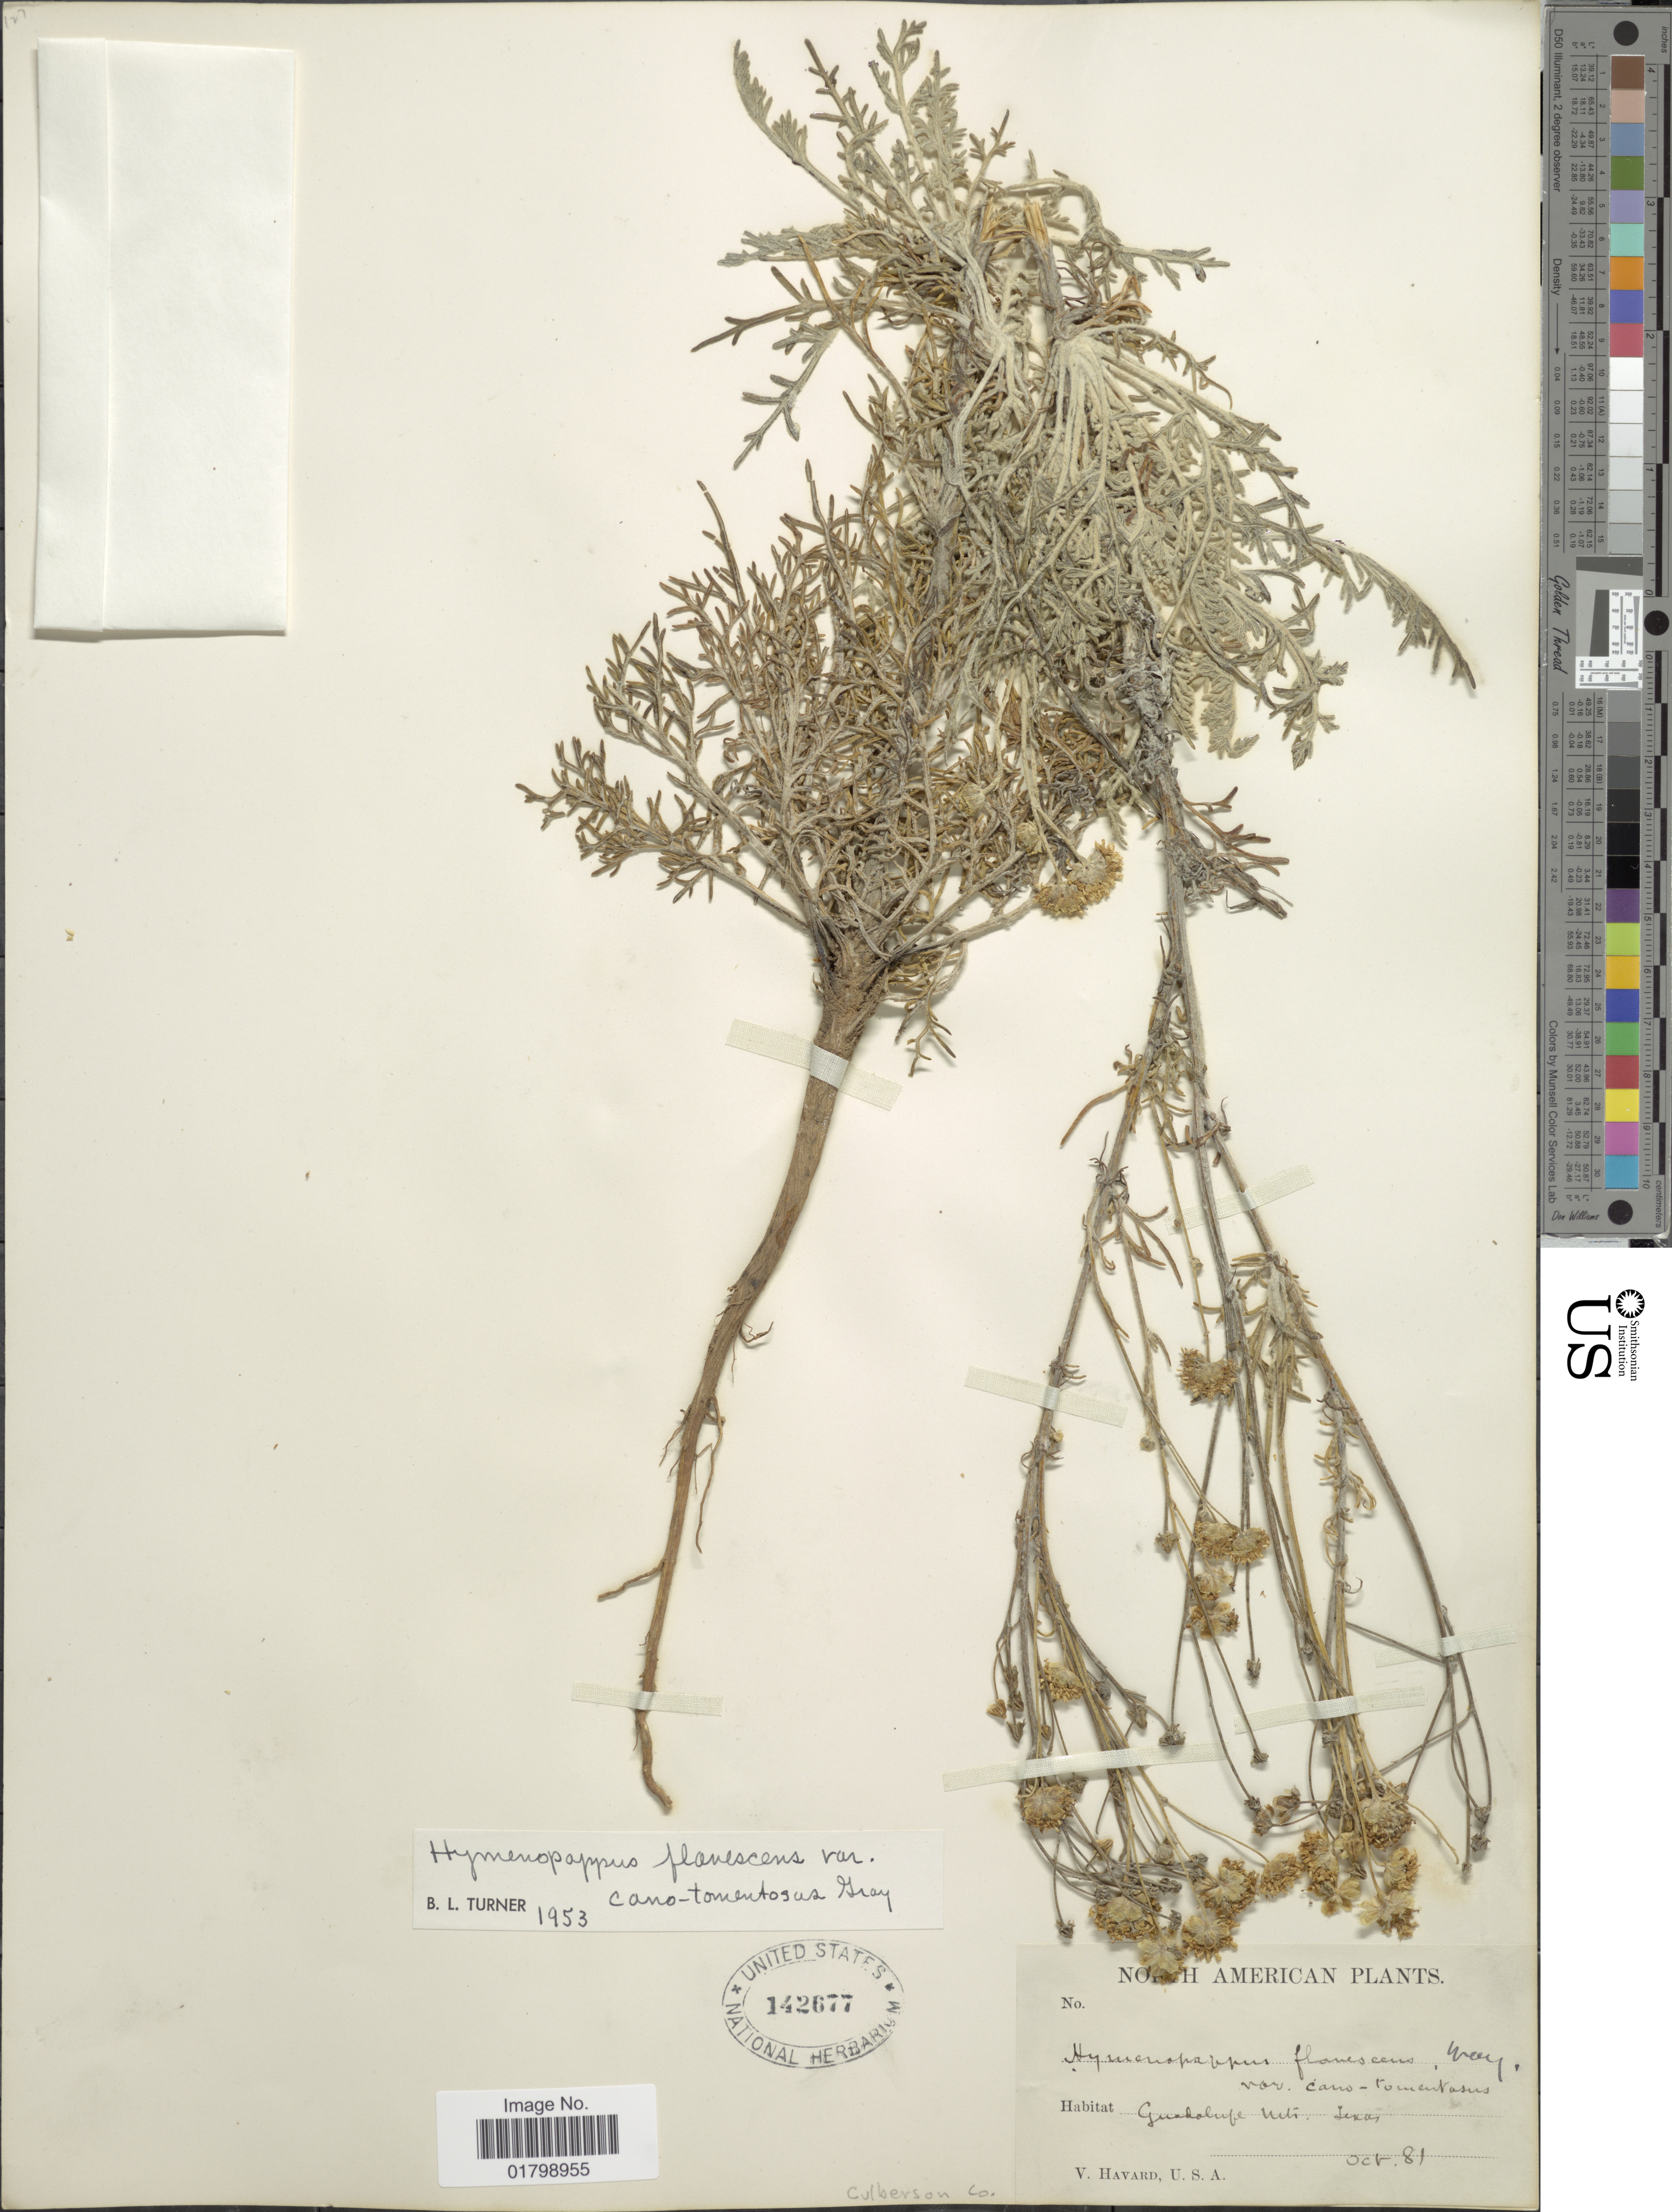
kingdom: Plantae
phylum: Tracheophyta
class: Magnoliopsida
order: Asterales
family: Asteraceae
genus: Hymenopappus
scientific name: Hymenopappus flavescens var. canotomentosus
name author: A. Gray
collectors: V. Harvard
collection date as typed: Transcribed d/m/y: /10/81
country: United States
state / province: Texas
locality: Guadalupe Mts., Culberson Co.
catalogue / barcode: US 142677